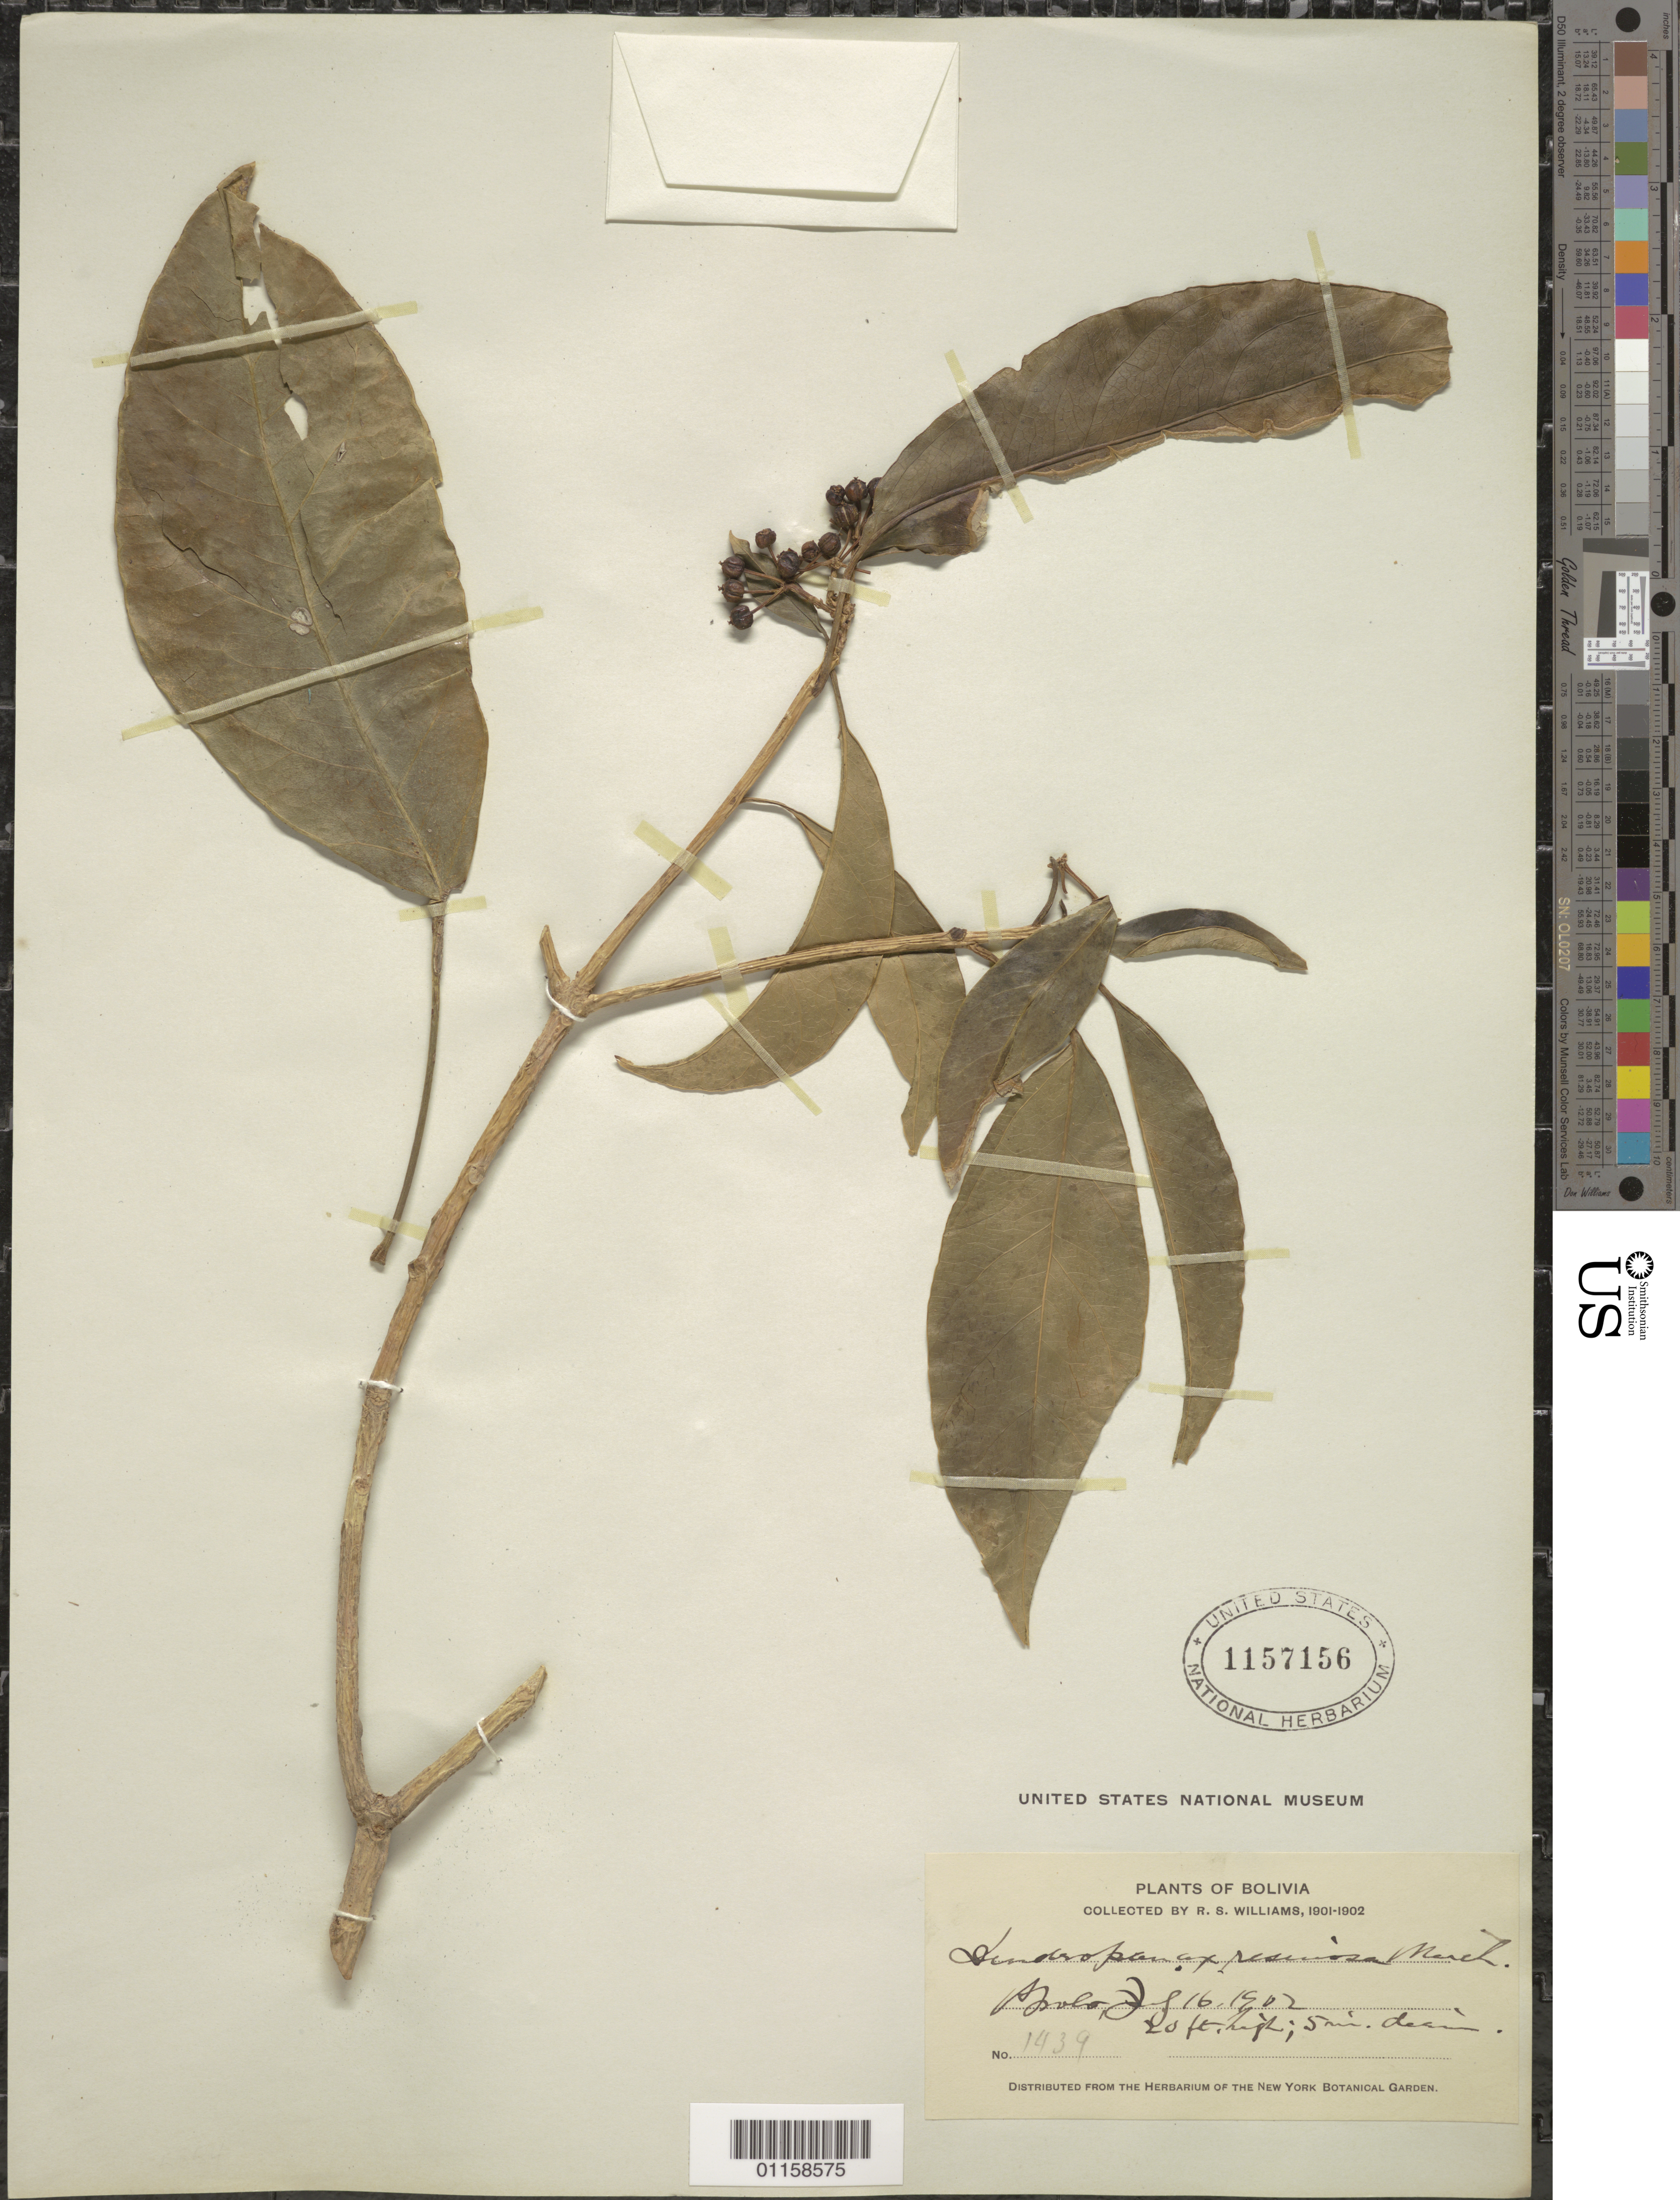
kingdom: Plantae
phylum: Tracheophyta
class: Magnoliopsida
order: Apiales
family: Araliaceae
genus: Dendropanax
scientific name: Dendropanax resinosus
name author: (Marchal) Frodin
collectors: R. S. Williams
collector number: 1439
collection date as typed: July 16, 1902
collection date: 1902-07-16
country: Bolivia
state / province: La Paz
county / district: Franz Tamayo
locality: Apolo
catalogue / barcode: US 1157156